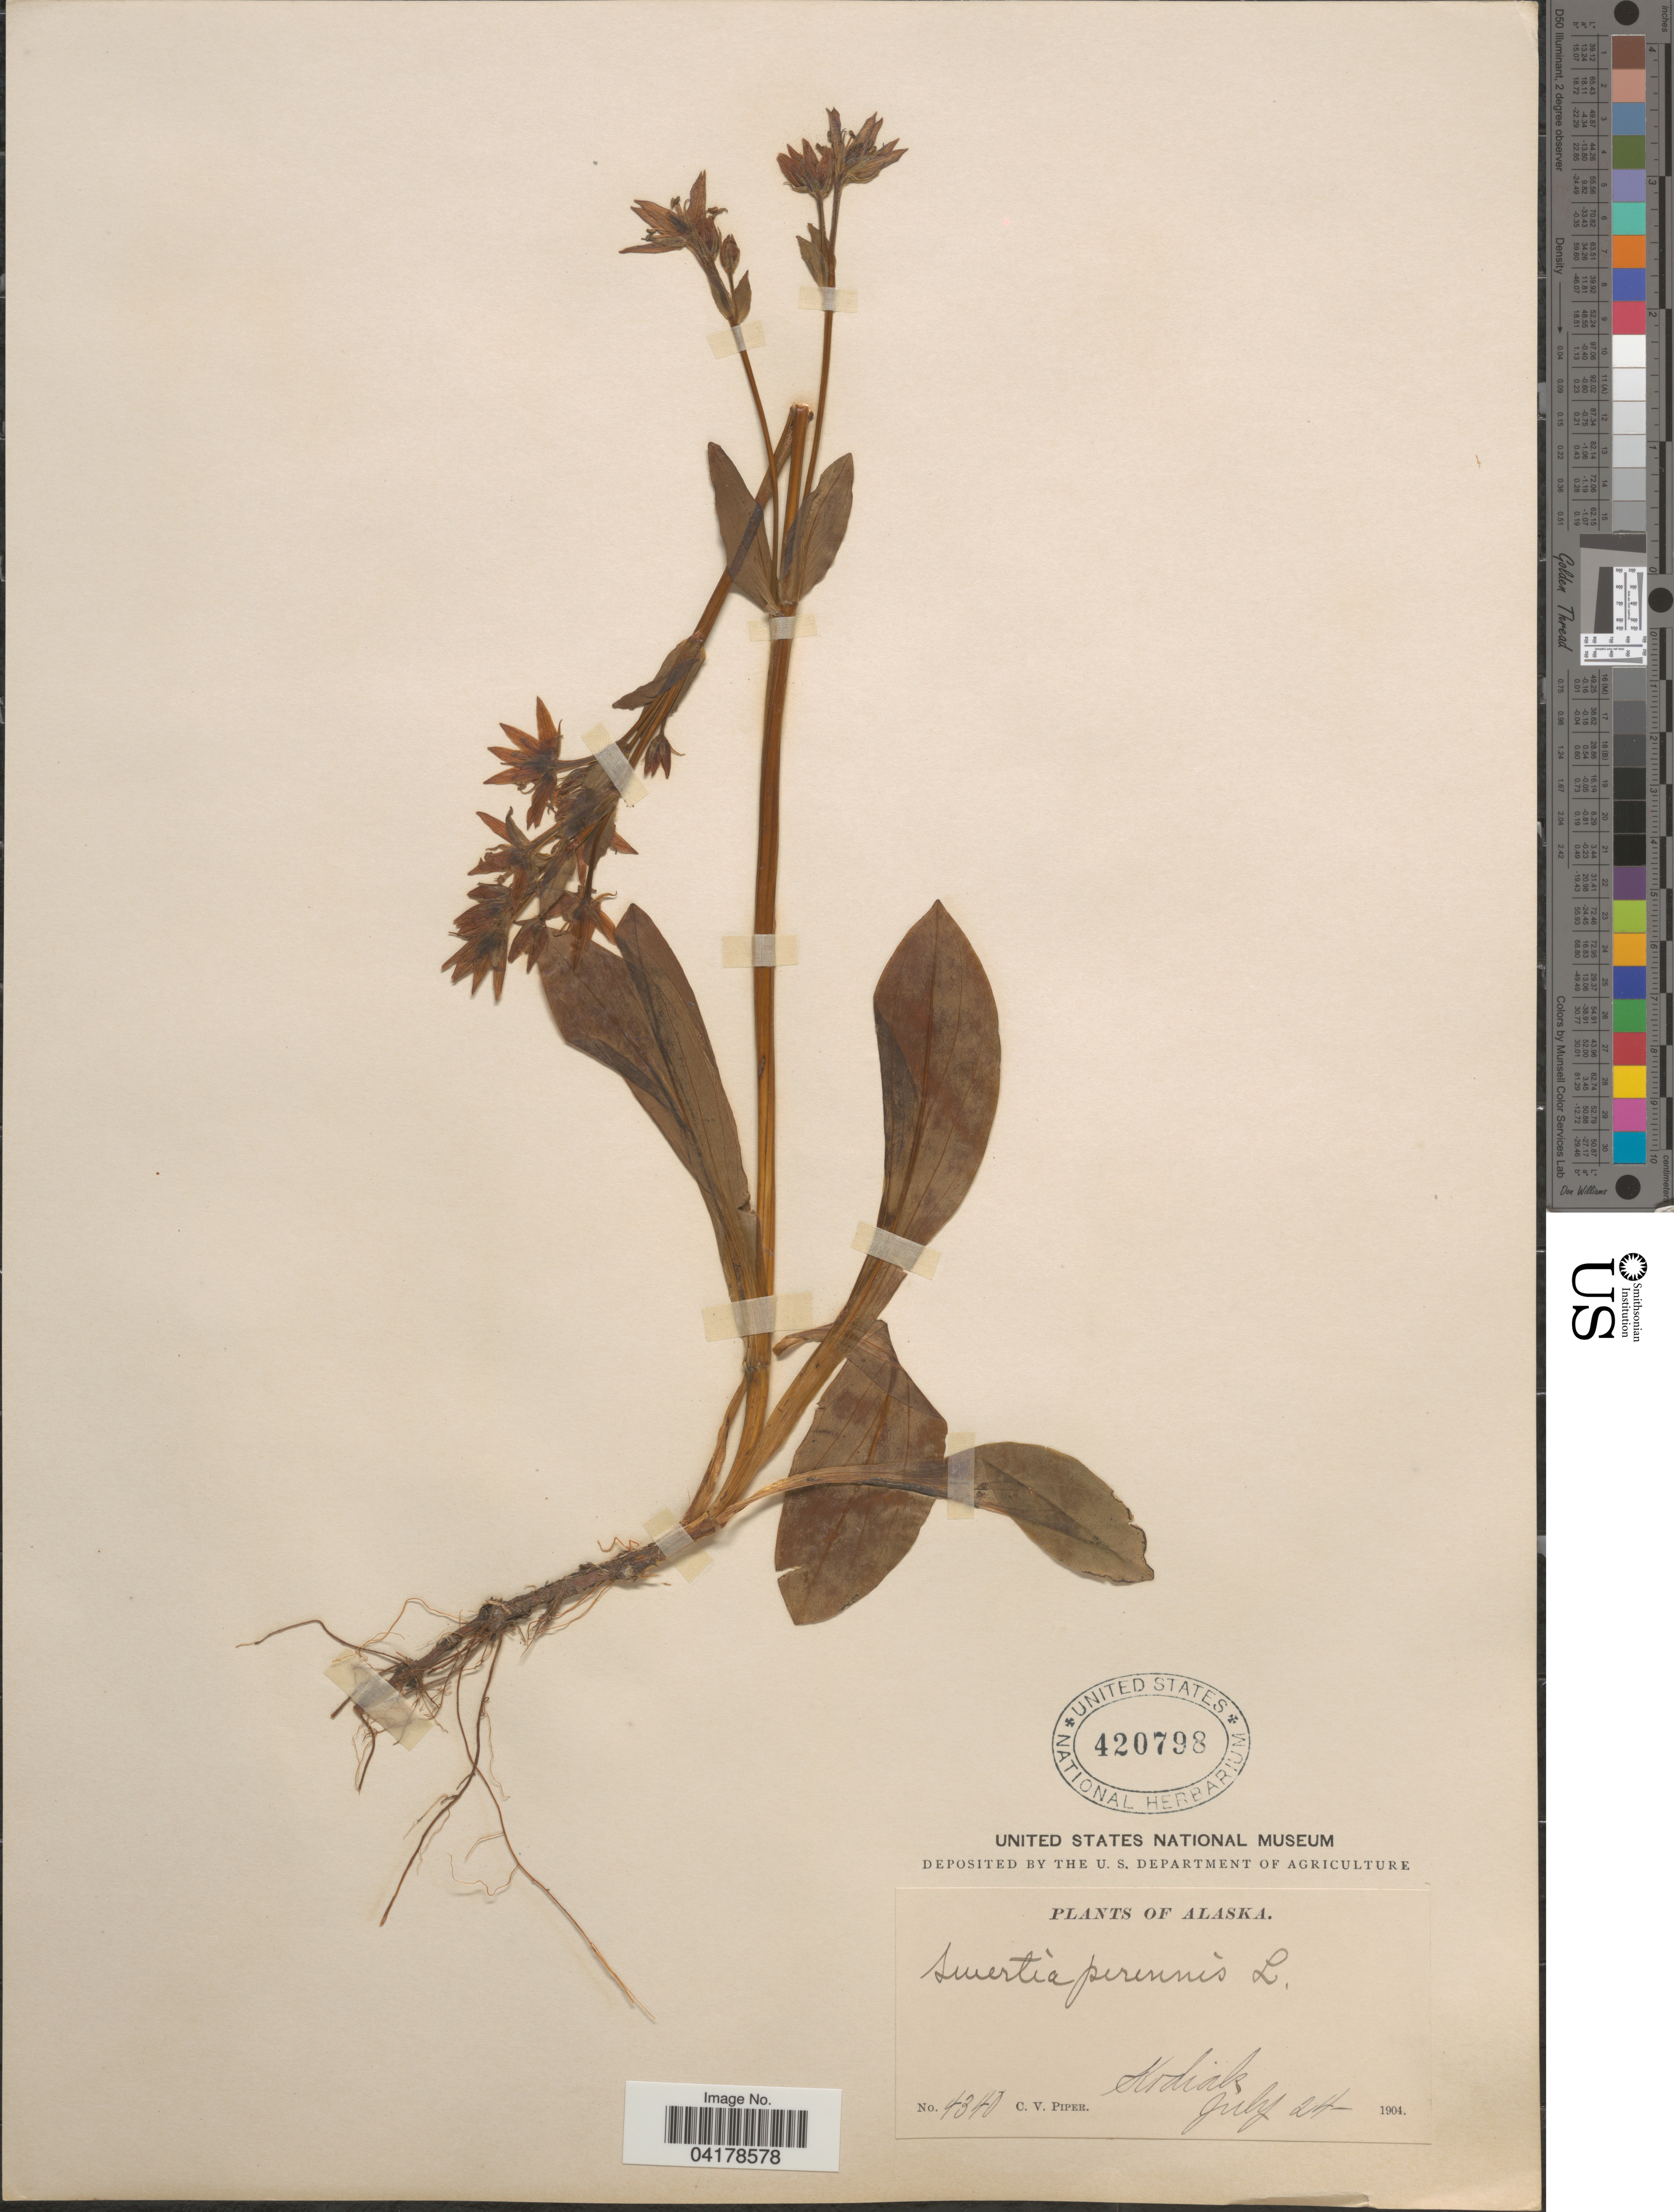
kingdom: Plantae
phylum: Tracheophyta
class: Magnoliopsida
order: Gentianales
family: Gentianaceae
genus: Swertia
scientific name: Swertia perennis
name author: L.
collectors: C. V. Piper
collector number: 4340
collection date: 1904-07-24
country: United States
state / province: Alaska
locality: Kodiak.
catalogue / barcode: US 420798